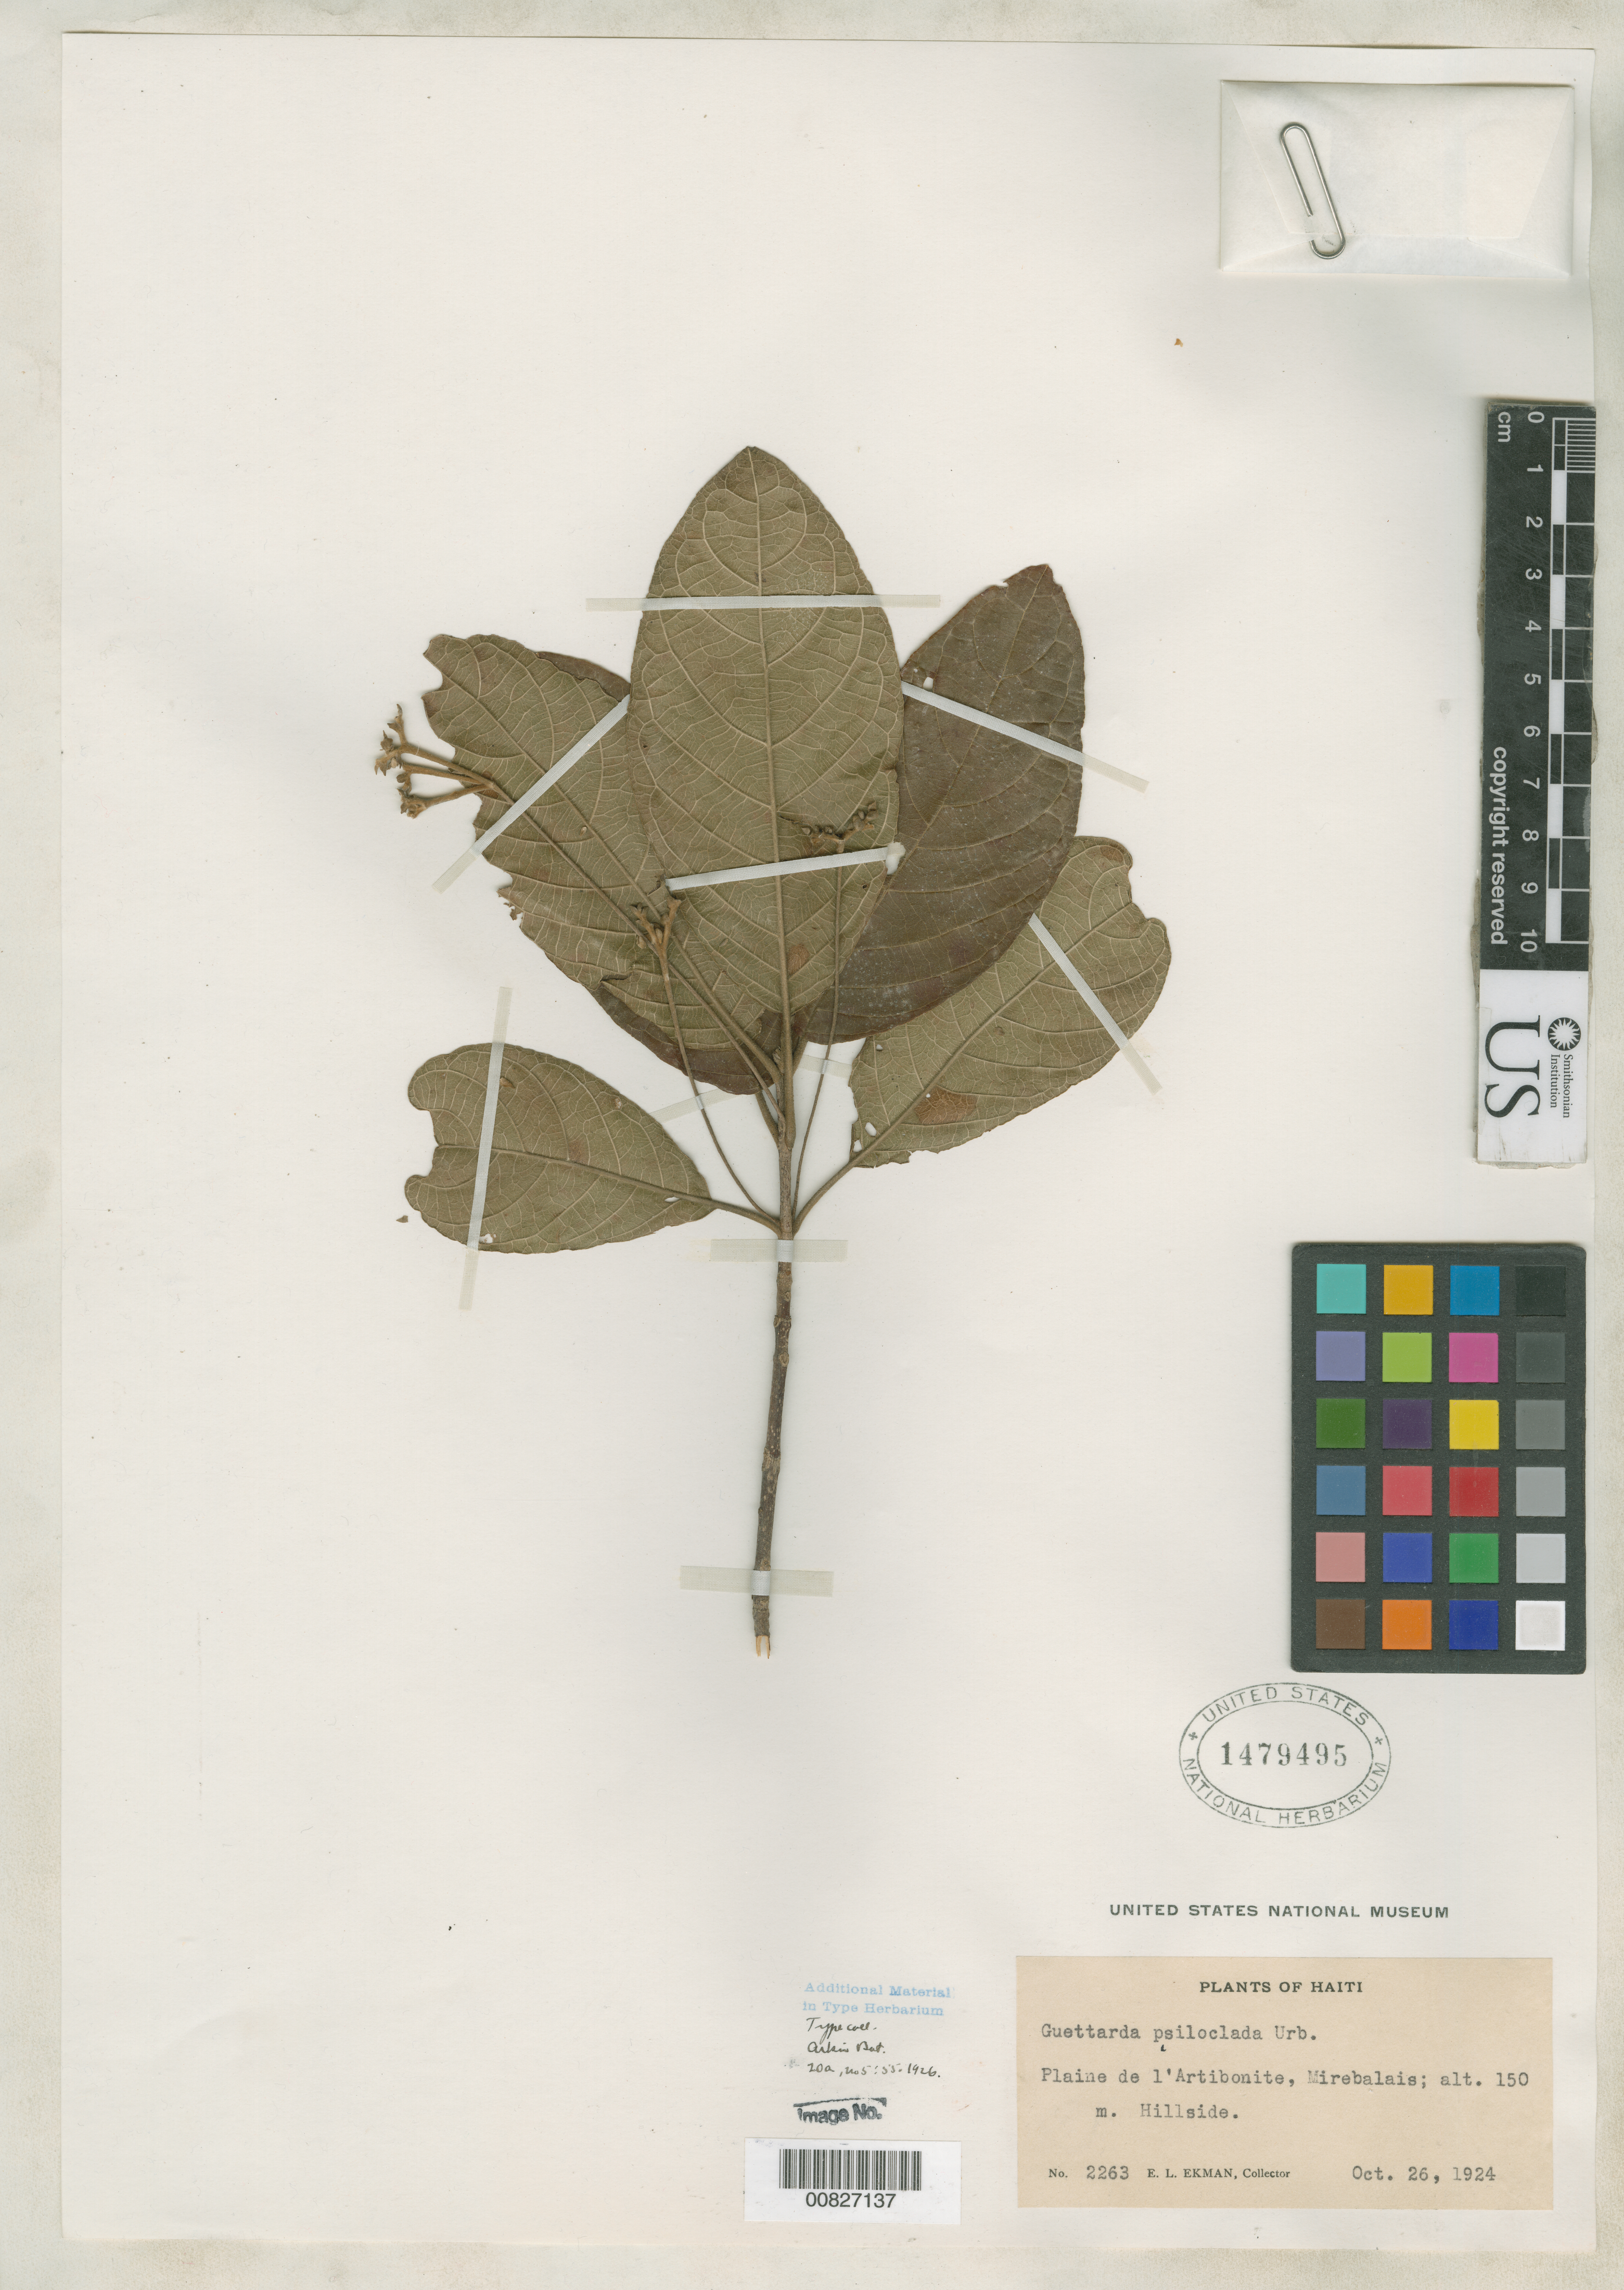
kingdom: Plantae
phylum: Tracheophyta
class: Magnoliopsida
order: Gentianales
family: Rubiaceae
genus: Guettarda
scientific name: Guettarda psiloclada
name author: Urb.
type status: Isotype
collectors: E. L. Ekman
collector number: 2263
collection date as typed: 26 Oct 1924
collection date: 1924-10-26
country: Haiti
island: Hispaniola Island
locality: Plaine de l'Artibonite, Mirebalais.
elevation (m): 150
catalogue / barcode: US 1479495